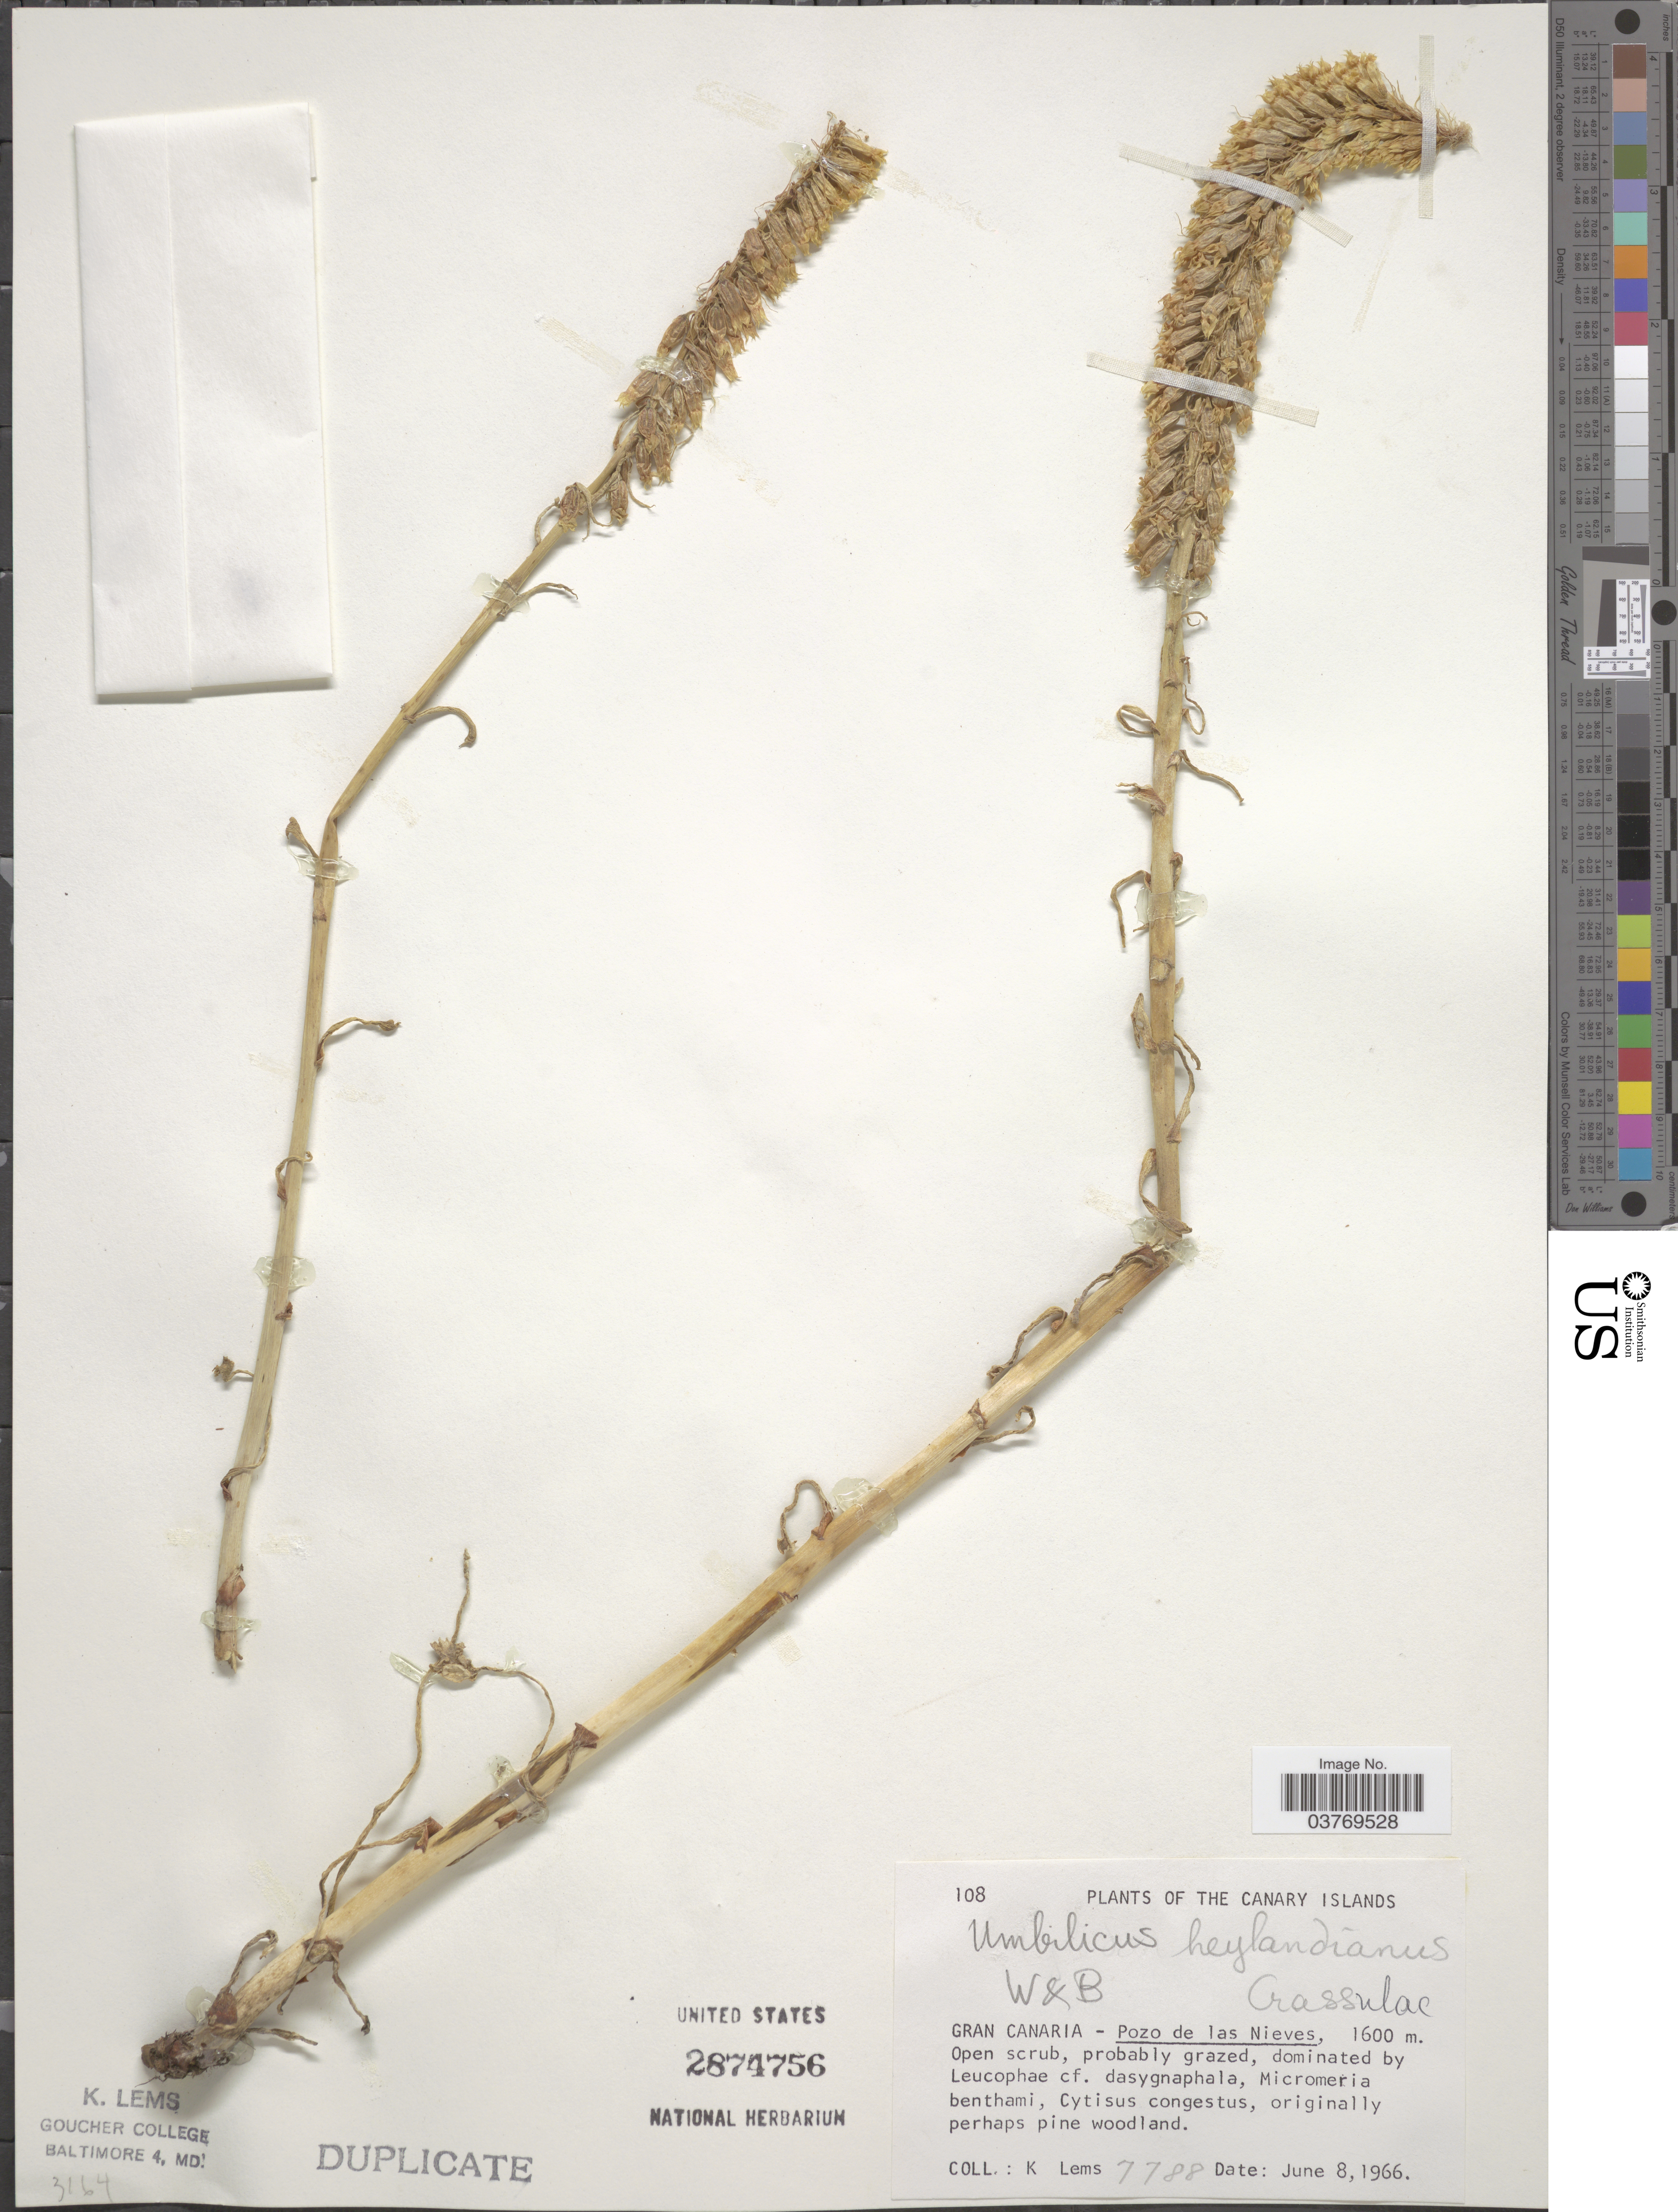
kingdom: Plantae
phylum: Tracheophyta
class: Magnoliopsida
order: Saxifragales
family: Crassulaceae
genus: Umbilicus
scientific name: Umbilicus heylandianus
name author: Webb & Berthel.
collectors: K. Lems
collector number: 7788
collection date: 1966-06-08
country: Spain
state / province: Canarias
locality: The Canary Islands. Gran Canaria - Pozo de las Nieves.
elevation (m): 1600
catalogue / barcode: US 2874756